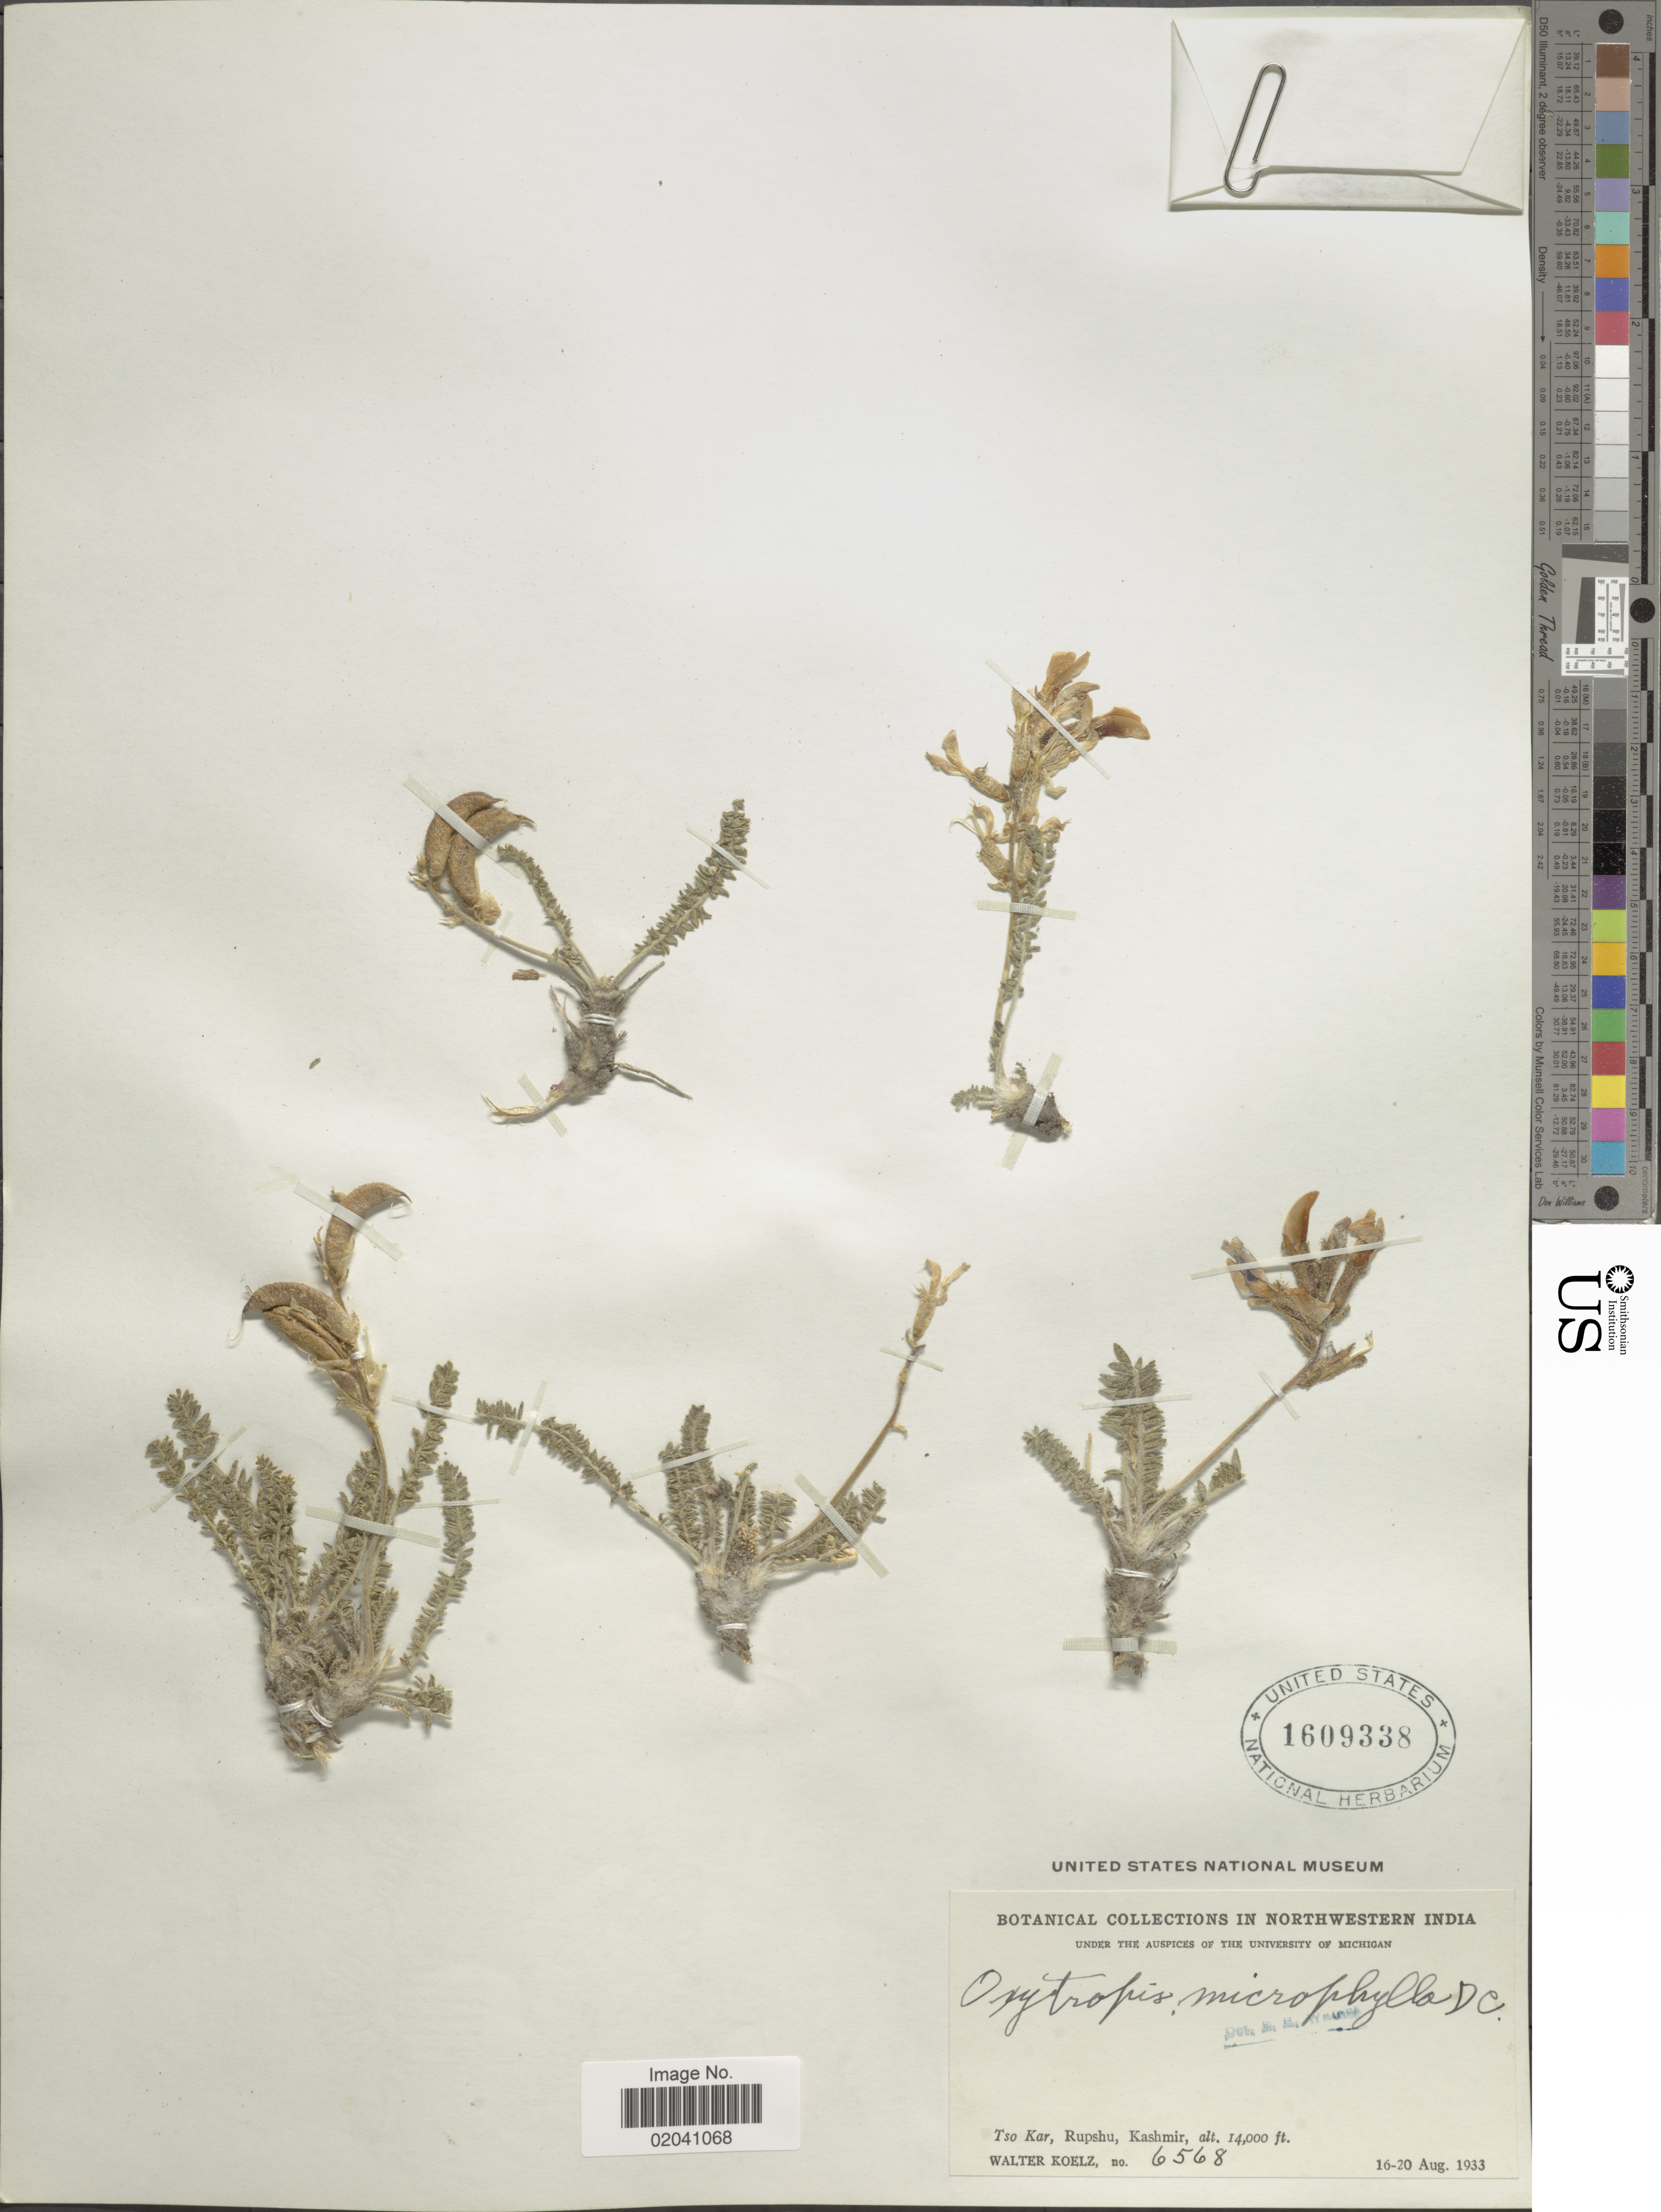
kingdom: Plantae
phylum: Tracheophyta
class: Magnoliopsida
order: Fabales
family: Fabaceae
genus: Oxytropis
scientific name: Oxytropis microphylla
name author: (Pall.) DC.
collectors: W. N. Koelz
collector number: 6568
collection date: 1933-08-16/1933-08-20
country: India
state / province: Jammu and Kashmir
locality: Northwestern India, Tso Kar, Rupshu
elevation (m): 4267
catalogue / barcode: US 1609338